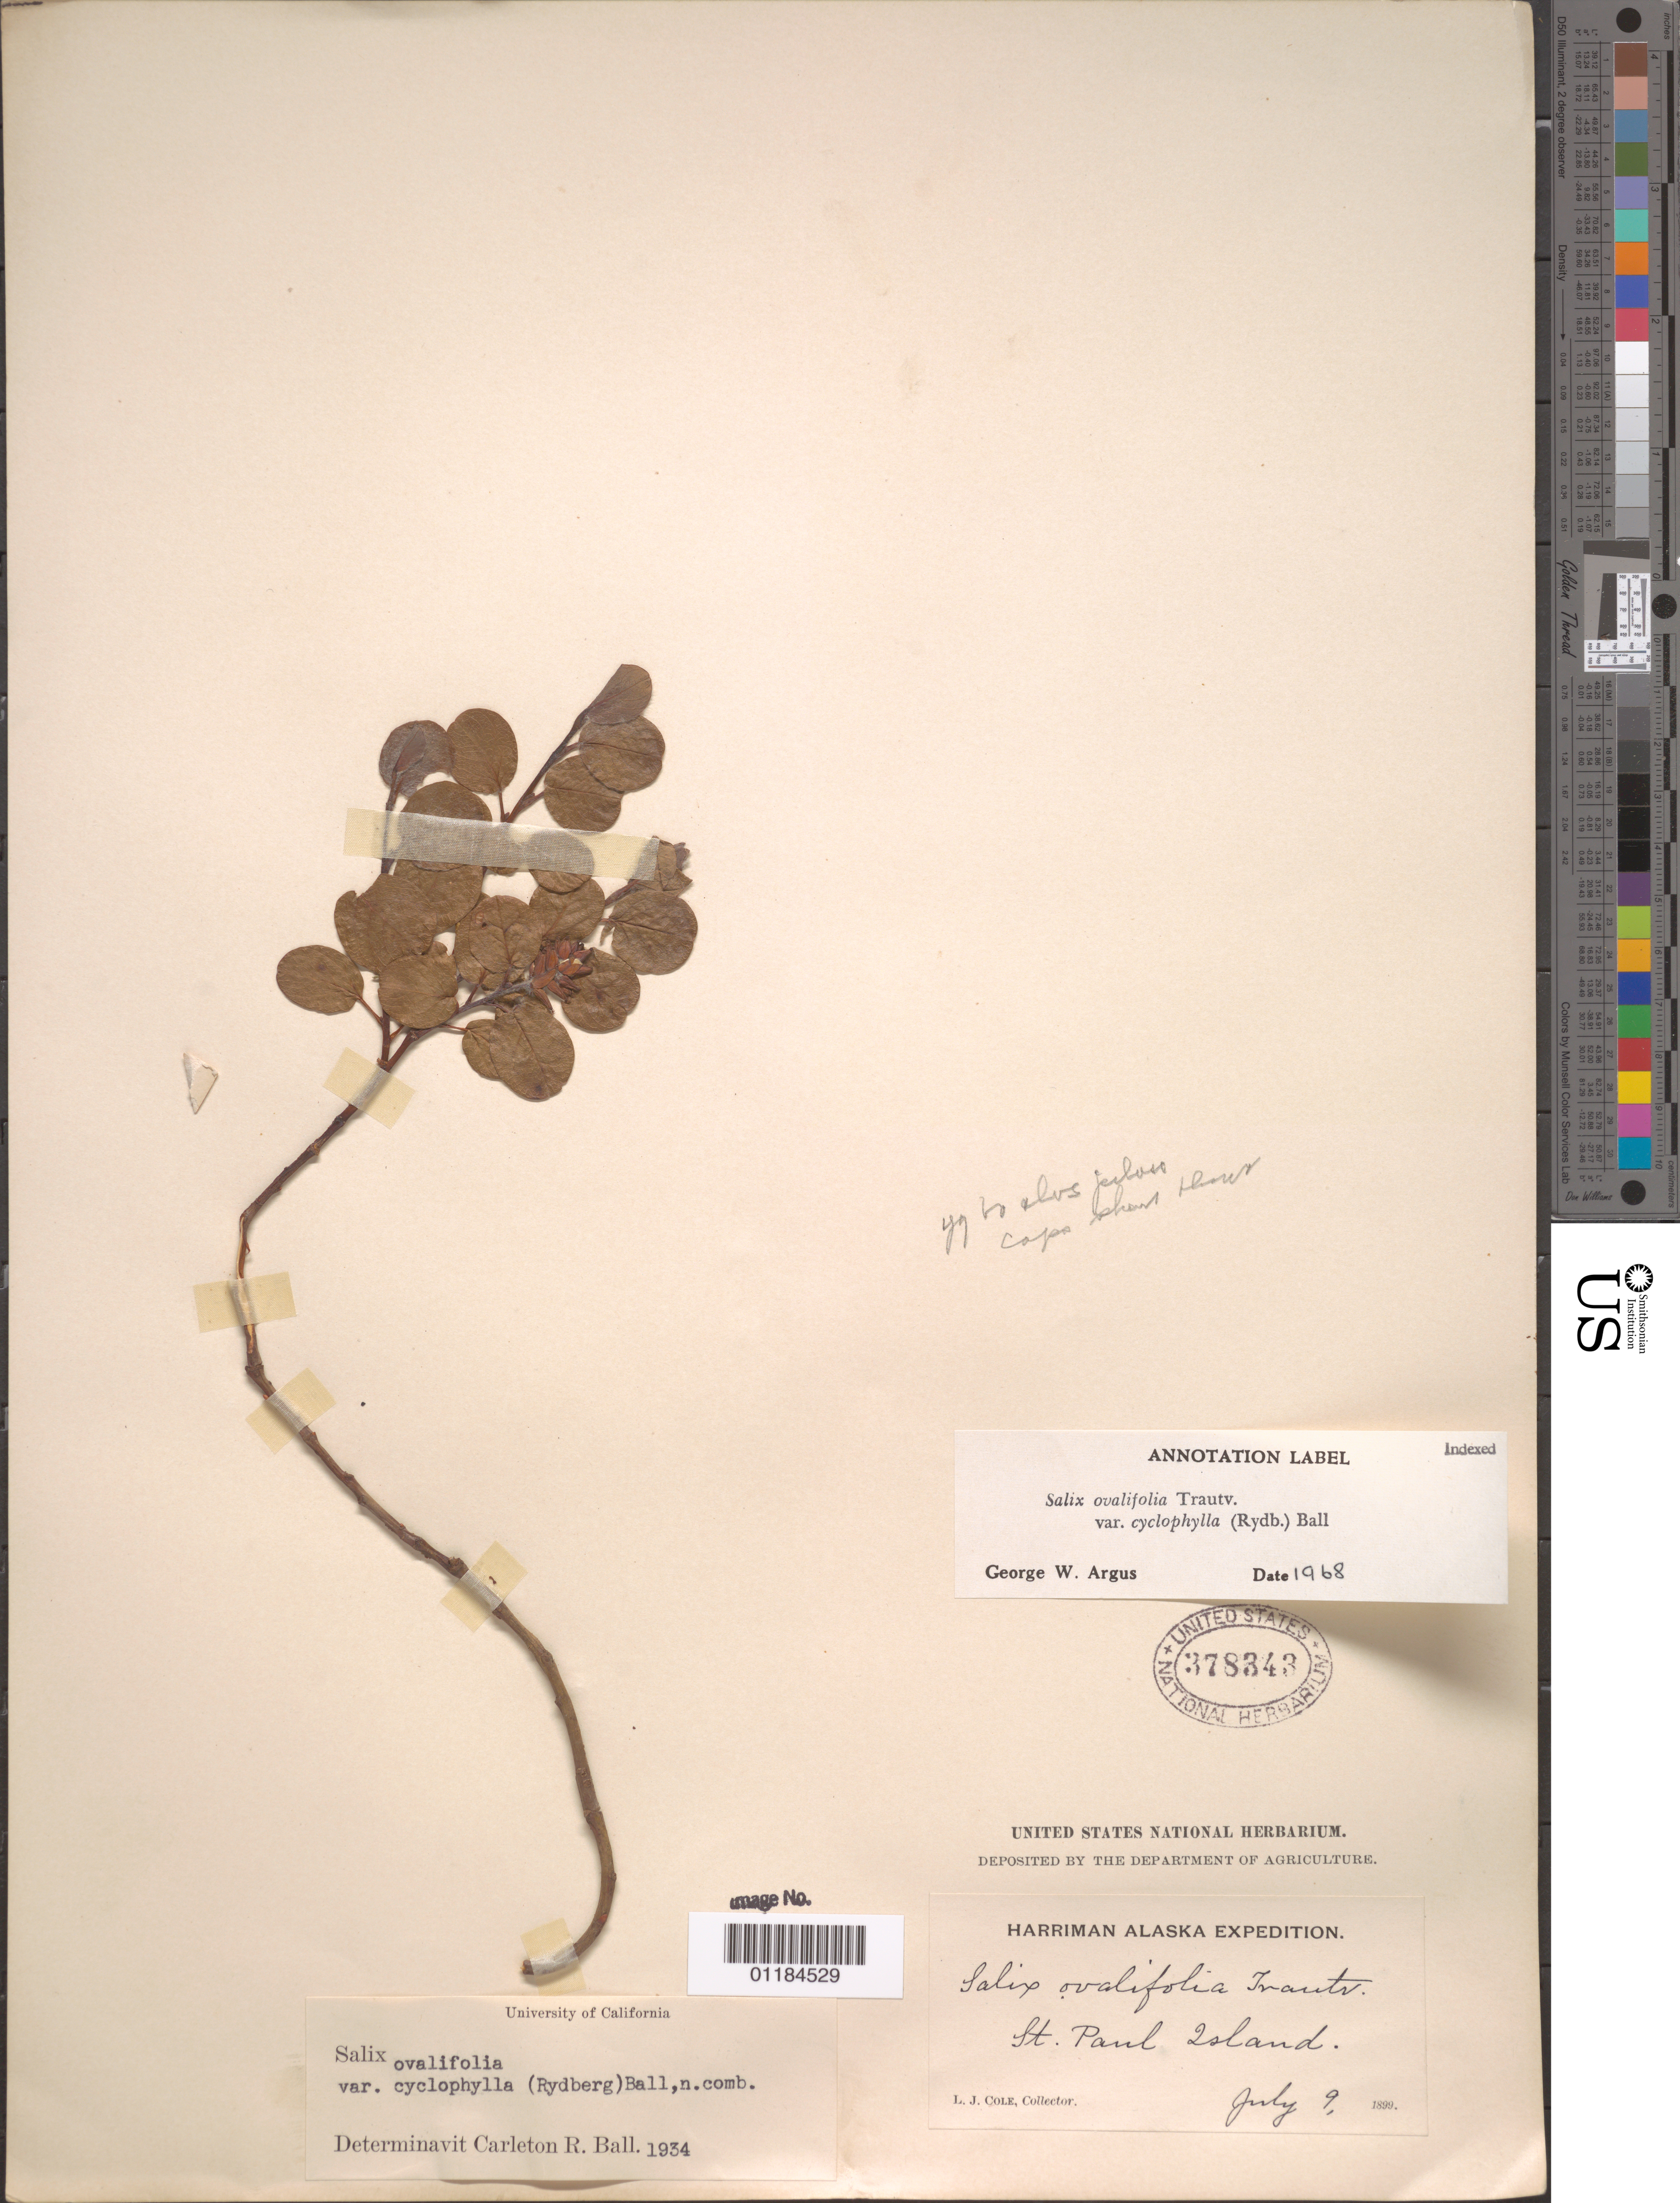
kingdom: Plantae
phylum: Tracheophyta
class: Magnoliopsida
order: Malpighiales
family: Salicaceae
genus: Salix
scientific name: Salix ovalifolia var. cyclophylla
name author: (Rydb.) C.R. Ball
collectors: L. Cole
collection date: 1899-07-09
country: United States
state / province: Alaska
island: St. Paul Island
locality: St. Paul Island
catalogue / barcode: US 378343